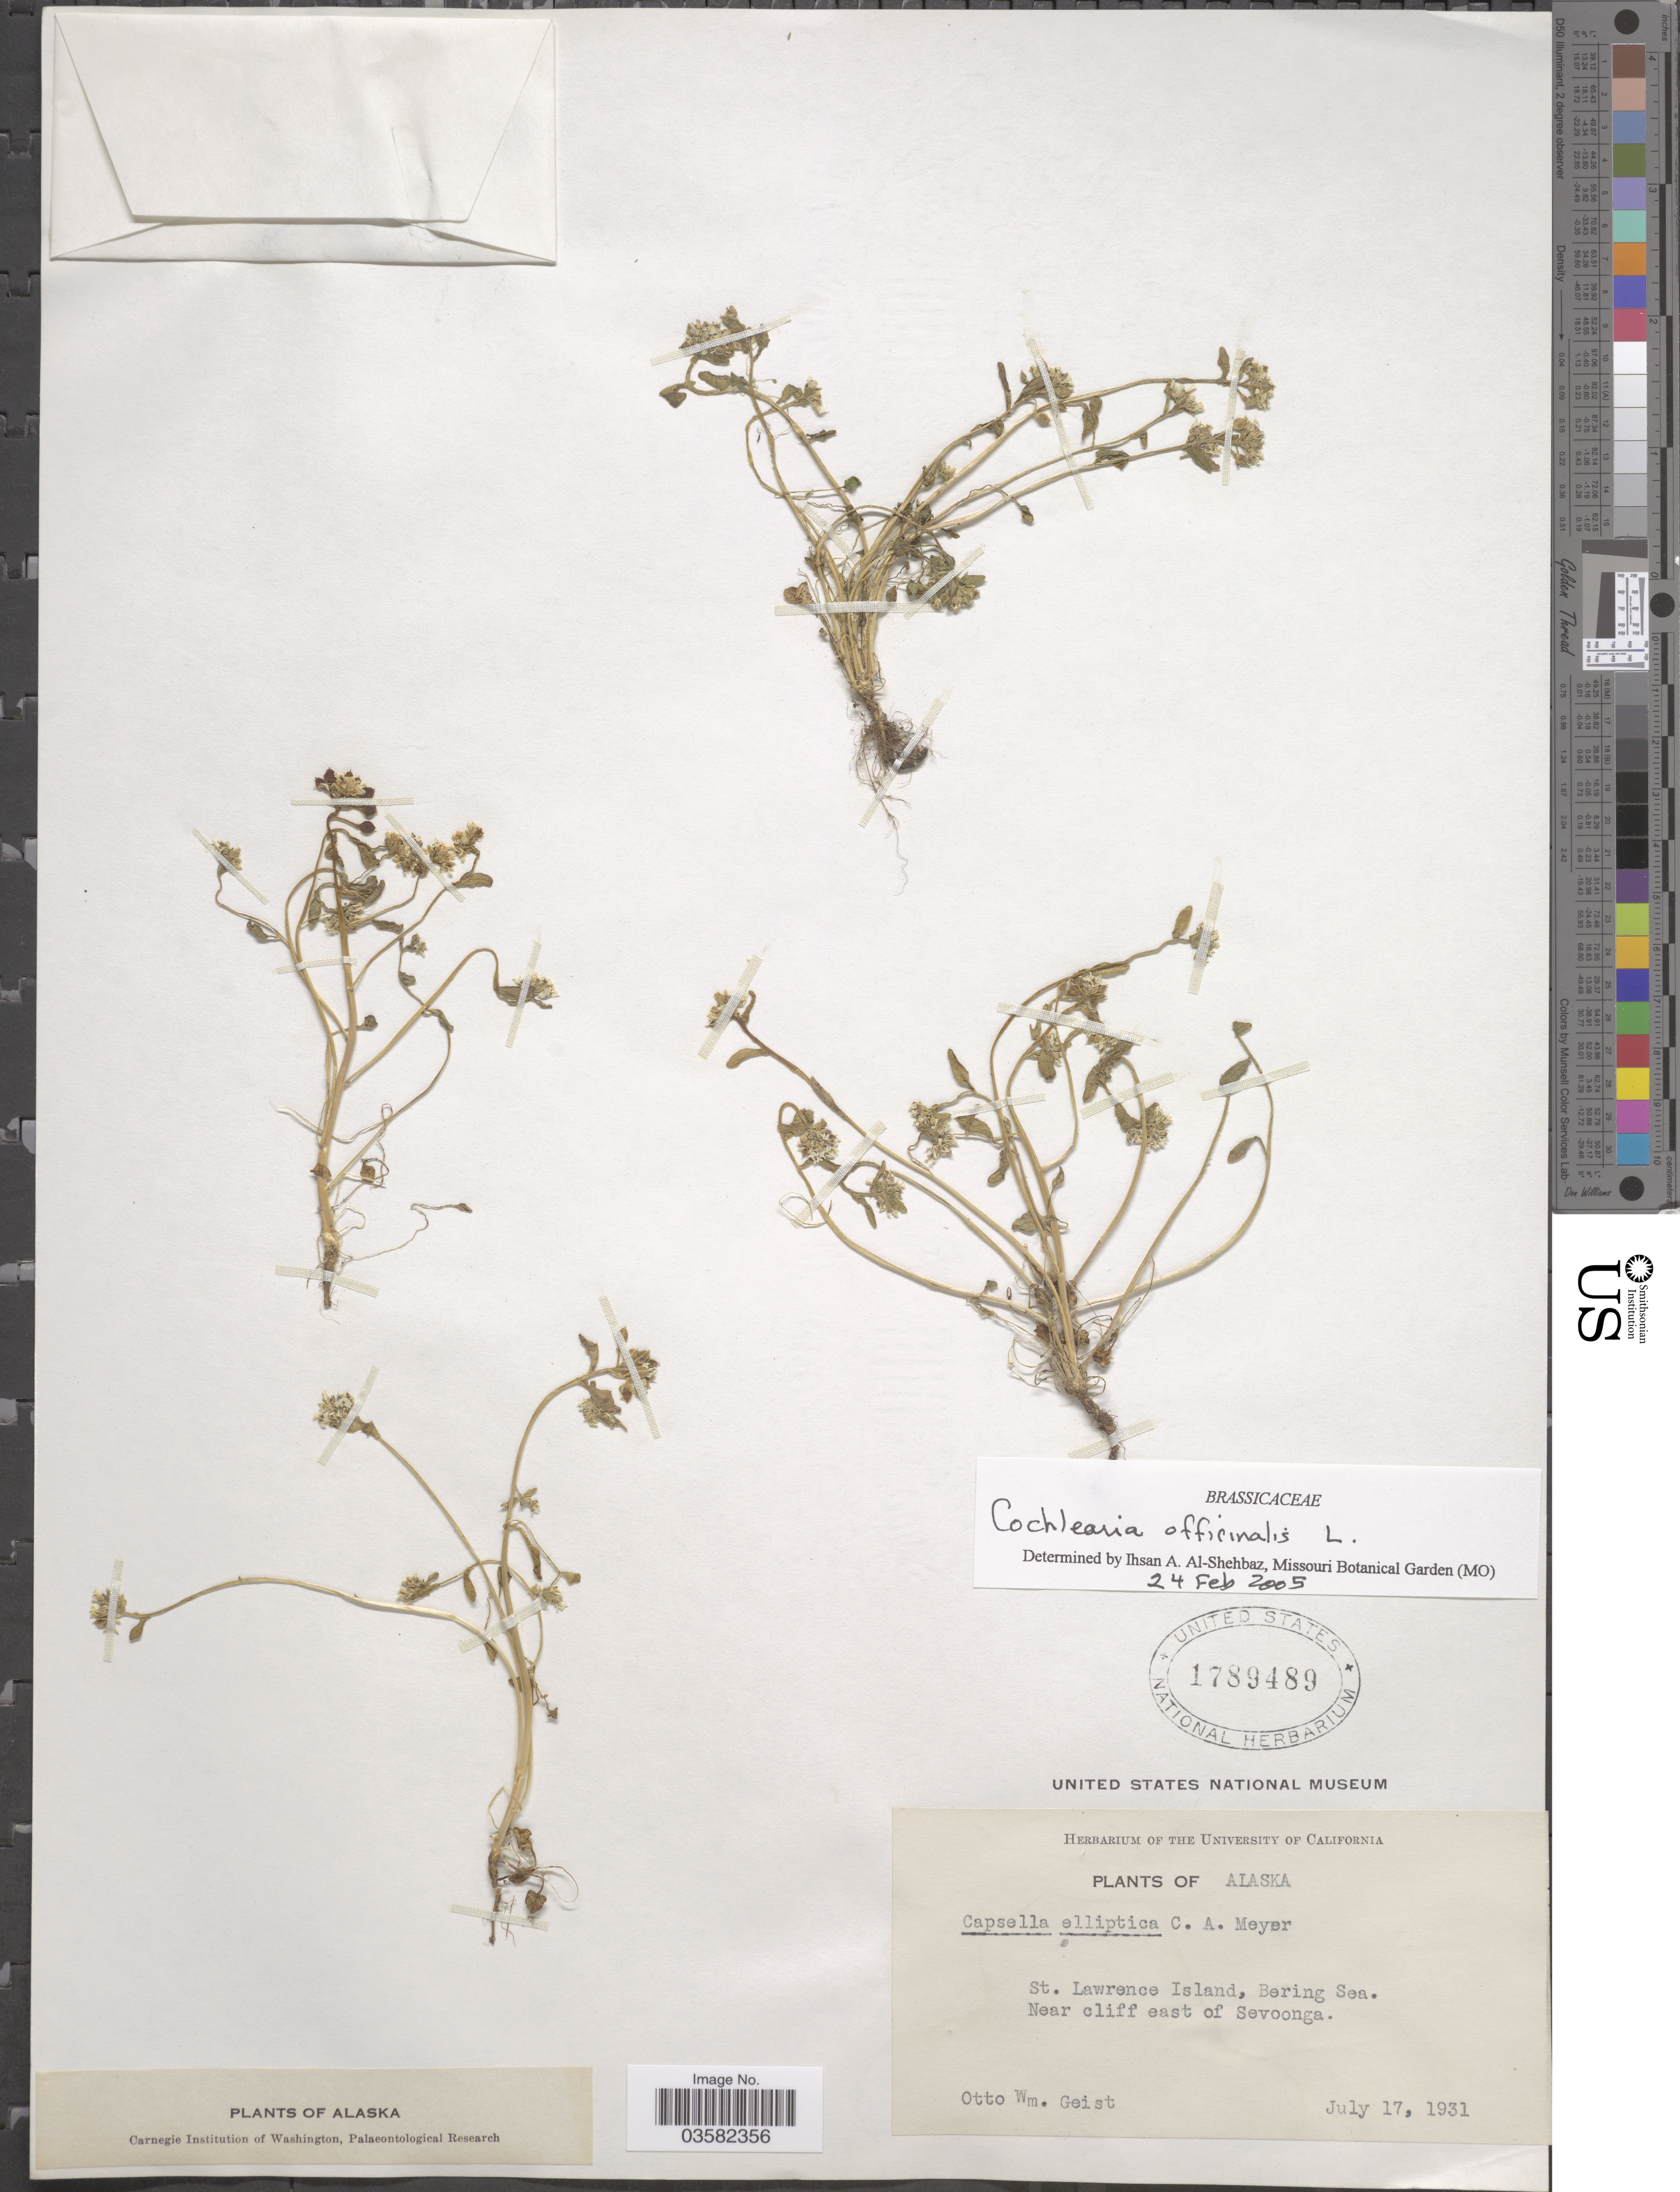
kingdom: Plantae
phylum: Tracheophyta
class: Magnoliopsida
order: Brassicales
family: Brassicaceae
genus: Cochlearia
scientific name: Cochlearia oblongifolia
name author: DC.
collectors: O. Geist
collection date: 1931-07-17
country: United States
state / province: Alaska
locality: St. Lawrence Island, Bering Sea. Near cliff east of Sevoonga.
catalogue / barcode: US 1789489